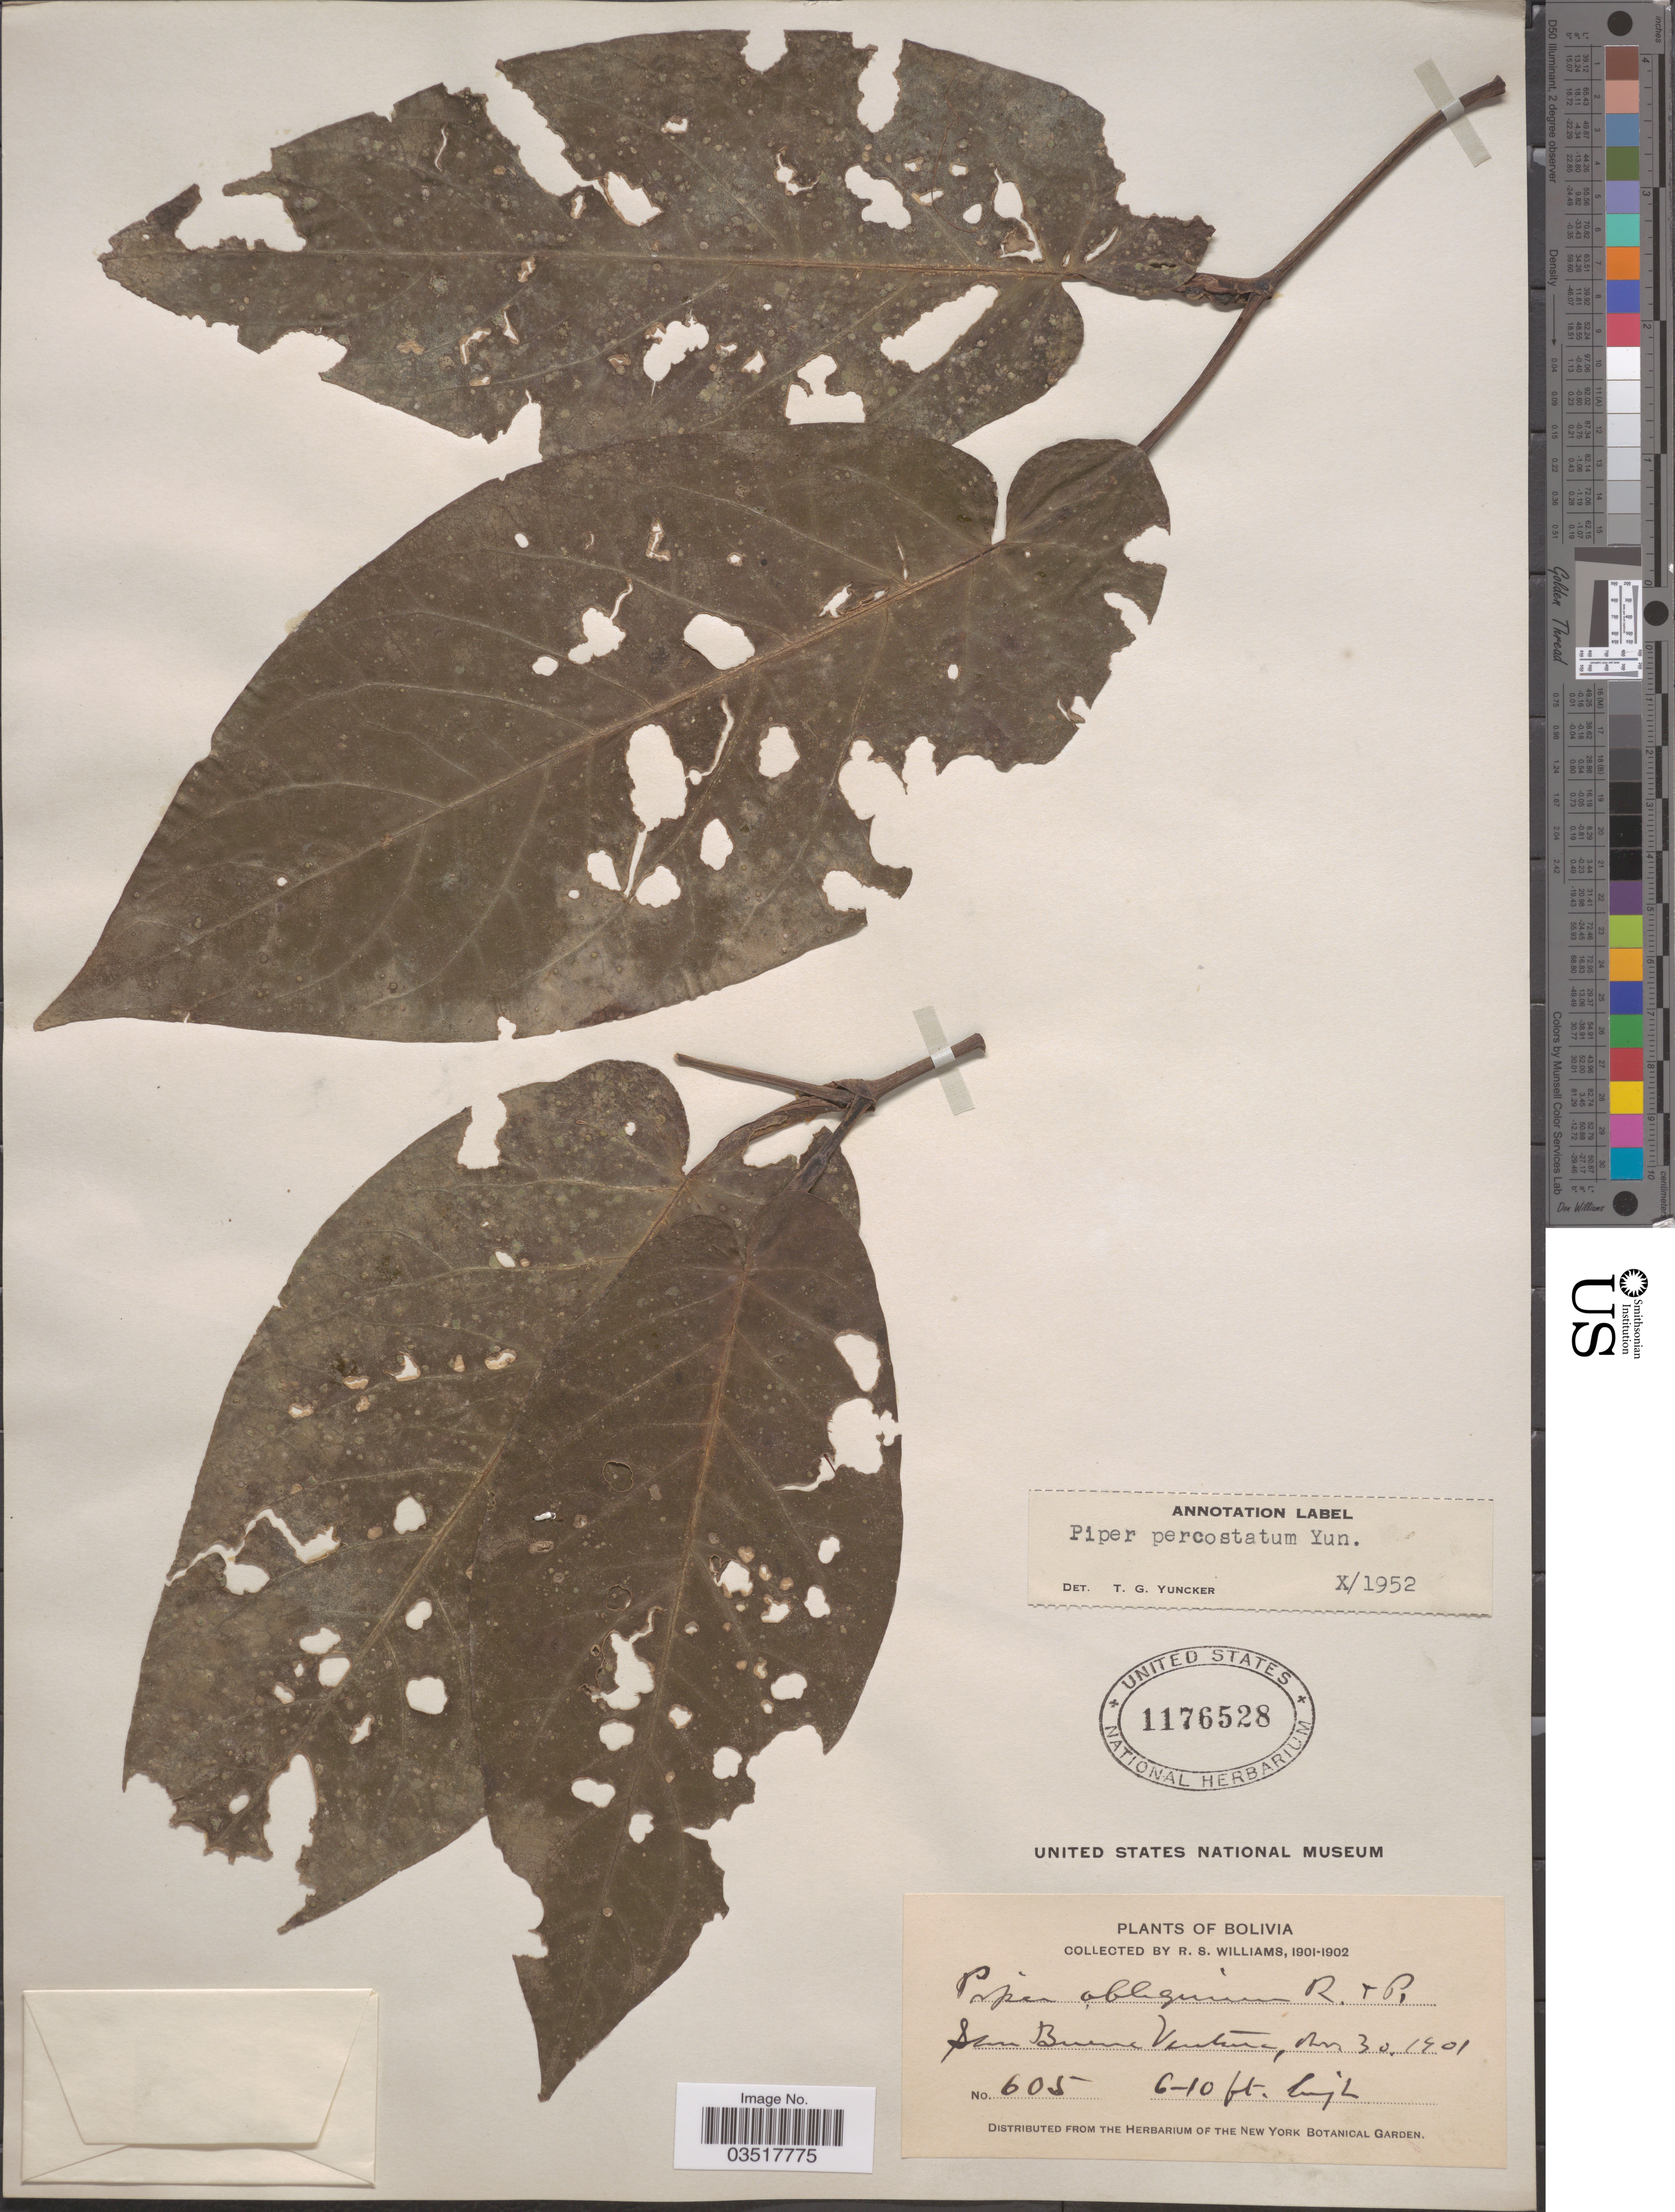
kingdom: Plantae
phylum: Tracheophyta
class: Magnoliopsida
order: Piperales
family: Piperaceae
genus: Piper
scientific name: Piper percostatum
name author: Yunck.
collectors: R. S. Williams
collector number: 605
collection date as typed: Nov. 30, 1901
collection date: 1901-11-30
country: Bolivia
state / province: La Paz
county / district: Iturralde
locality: San Buena Ventura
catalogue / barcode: US 1176528